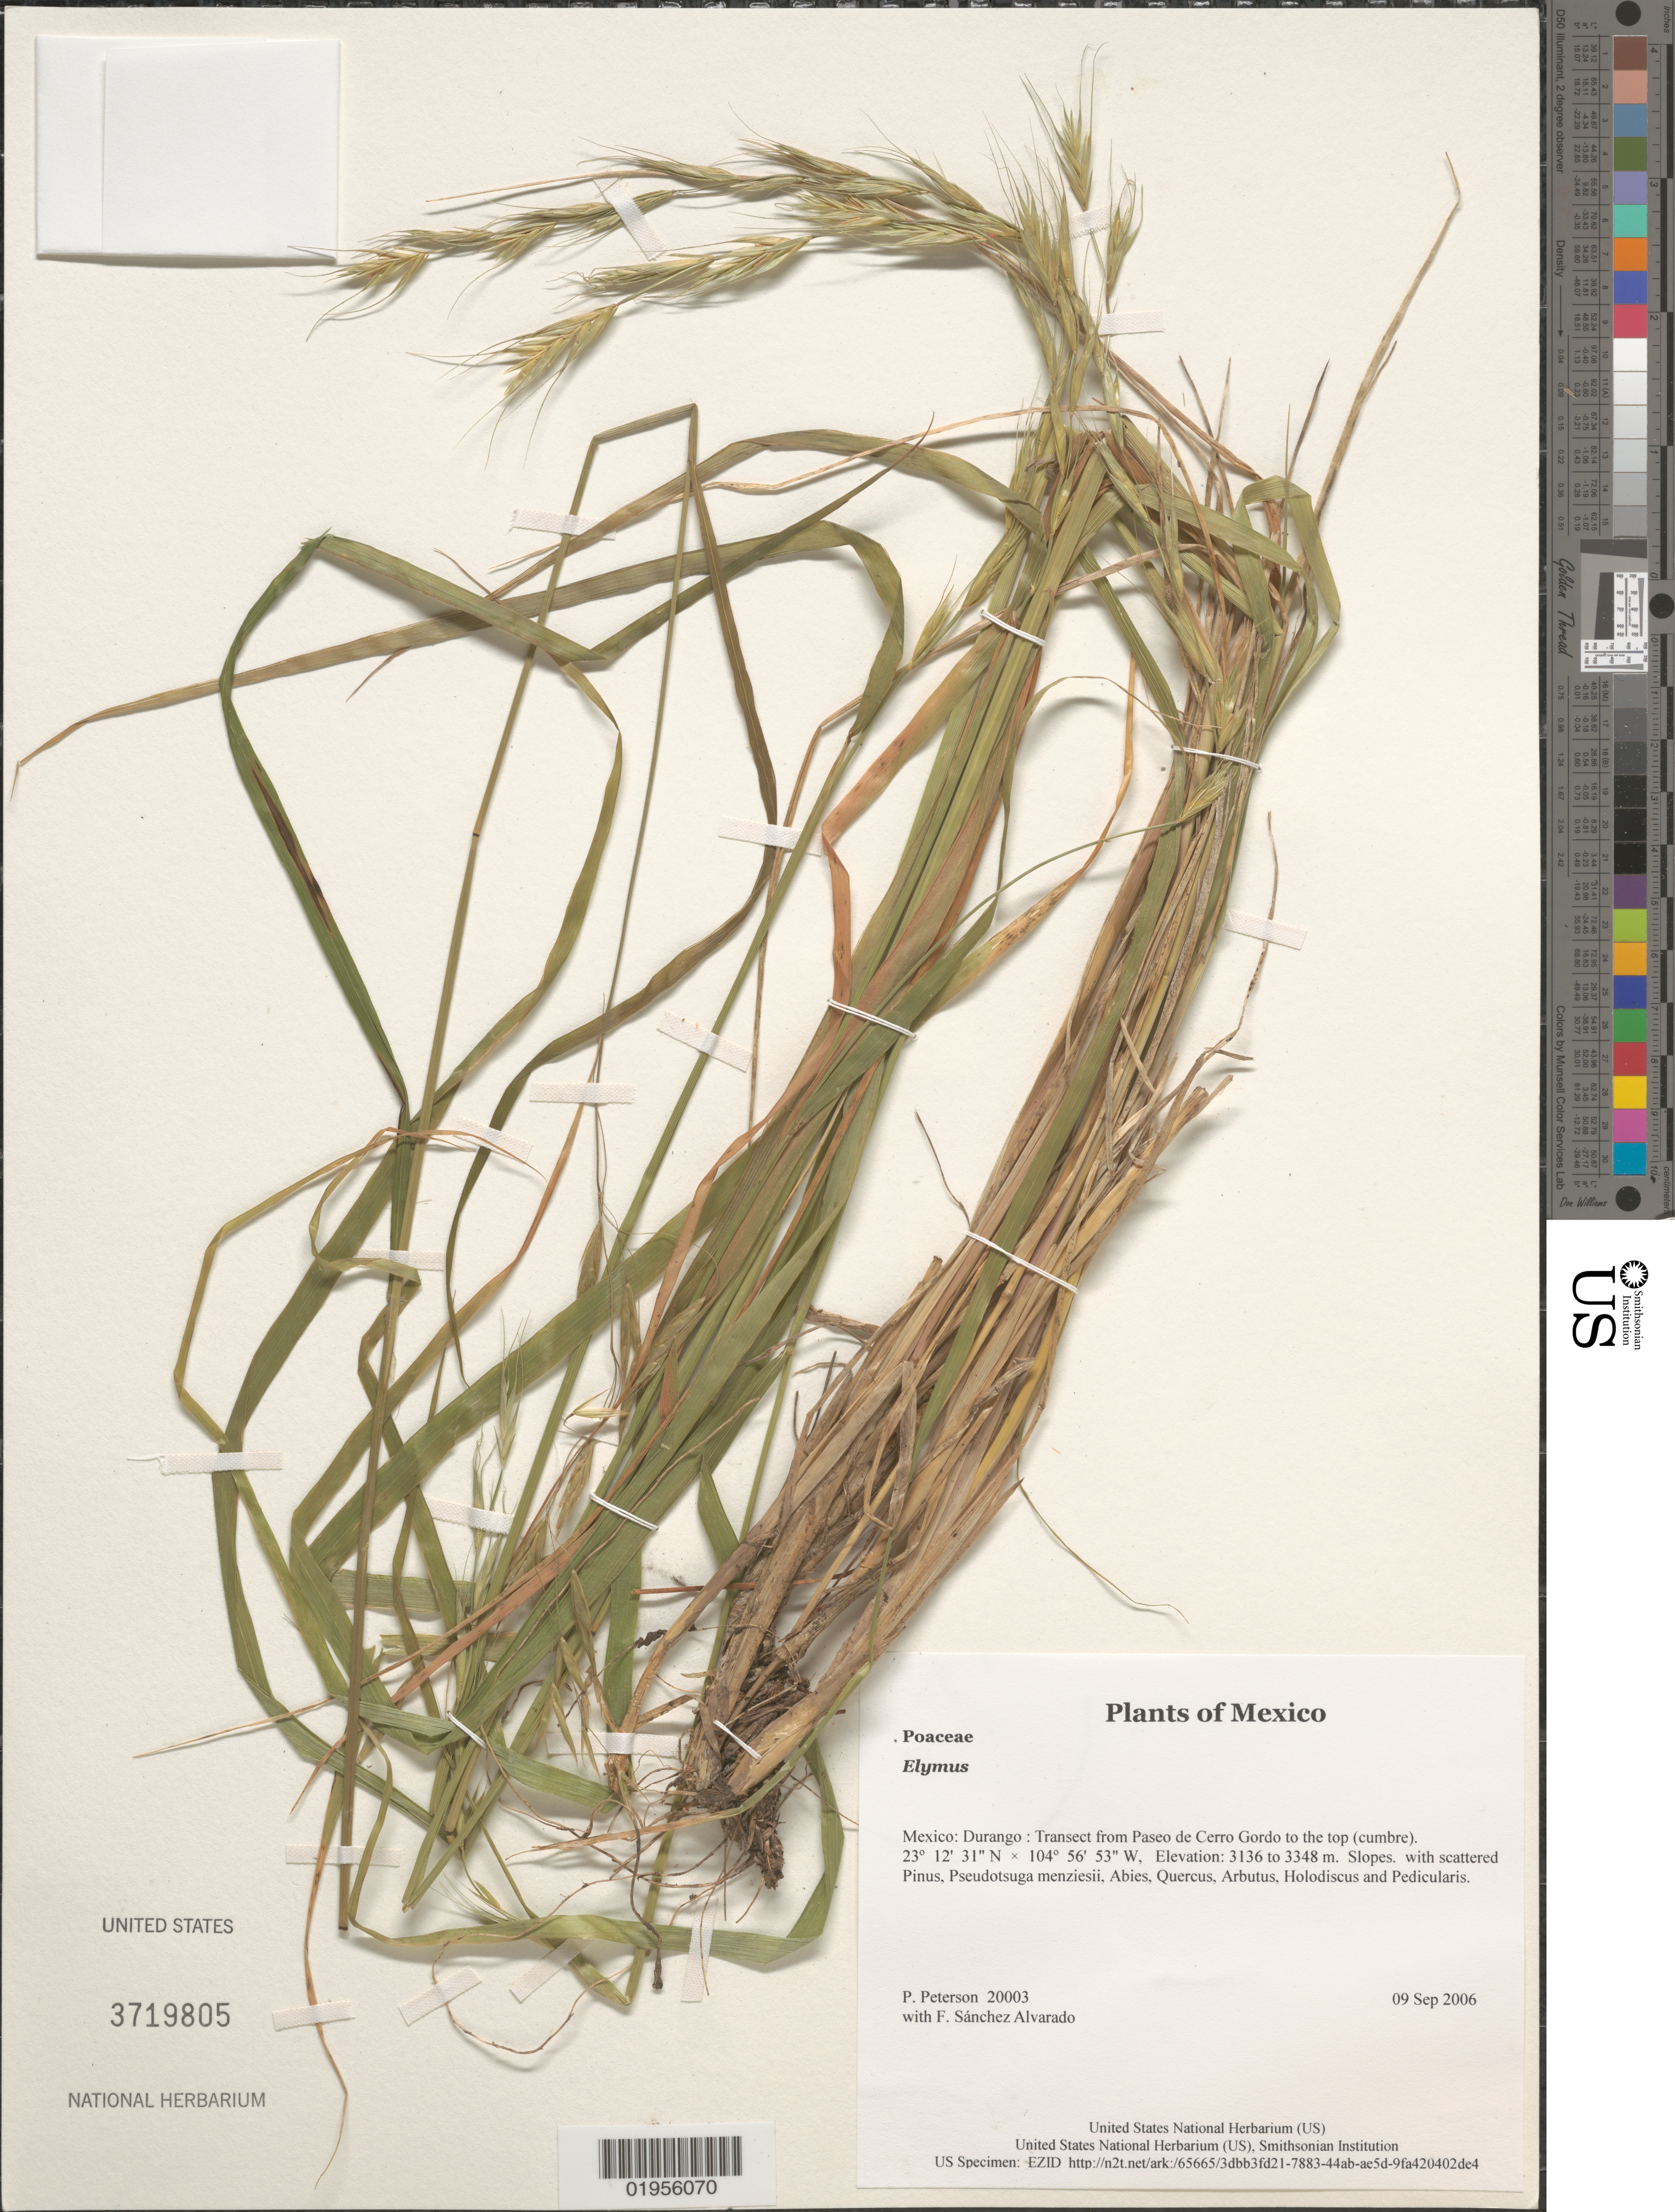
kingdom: Plantae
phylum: Tracheophyta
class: Liliopsida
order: Poales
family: Poaceae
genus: Elymus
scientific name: Elymus sp.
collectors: P. M. Peterson & F. Sánchez Alvarado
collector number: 20003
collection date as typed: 09 Sep 2006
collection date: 2006-09-09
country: Mexico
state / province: Durango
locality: Transect from Paseo de Cerro Gordo to the top (cumbre).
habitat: Slopes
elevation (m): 3136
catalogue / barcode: US 3719805